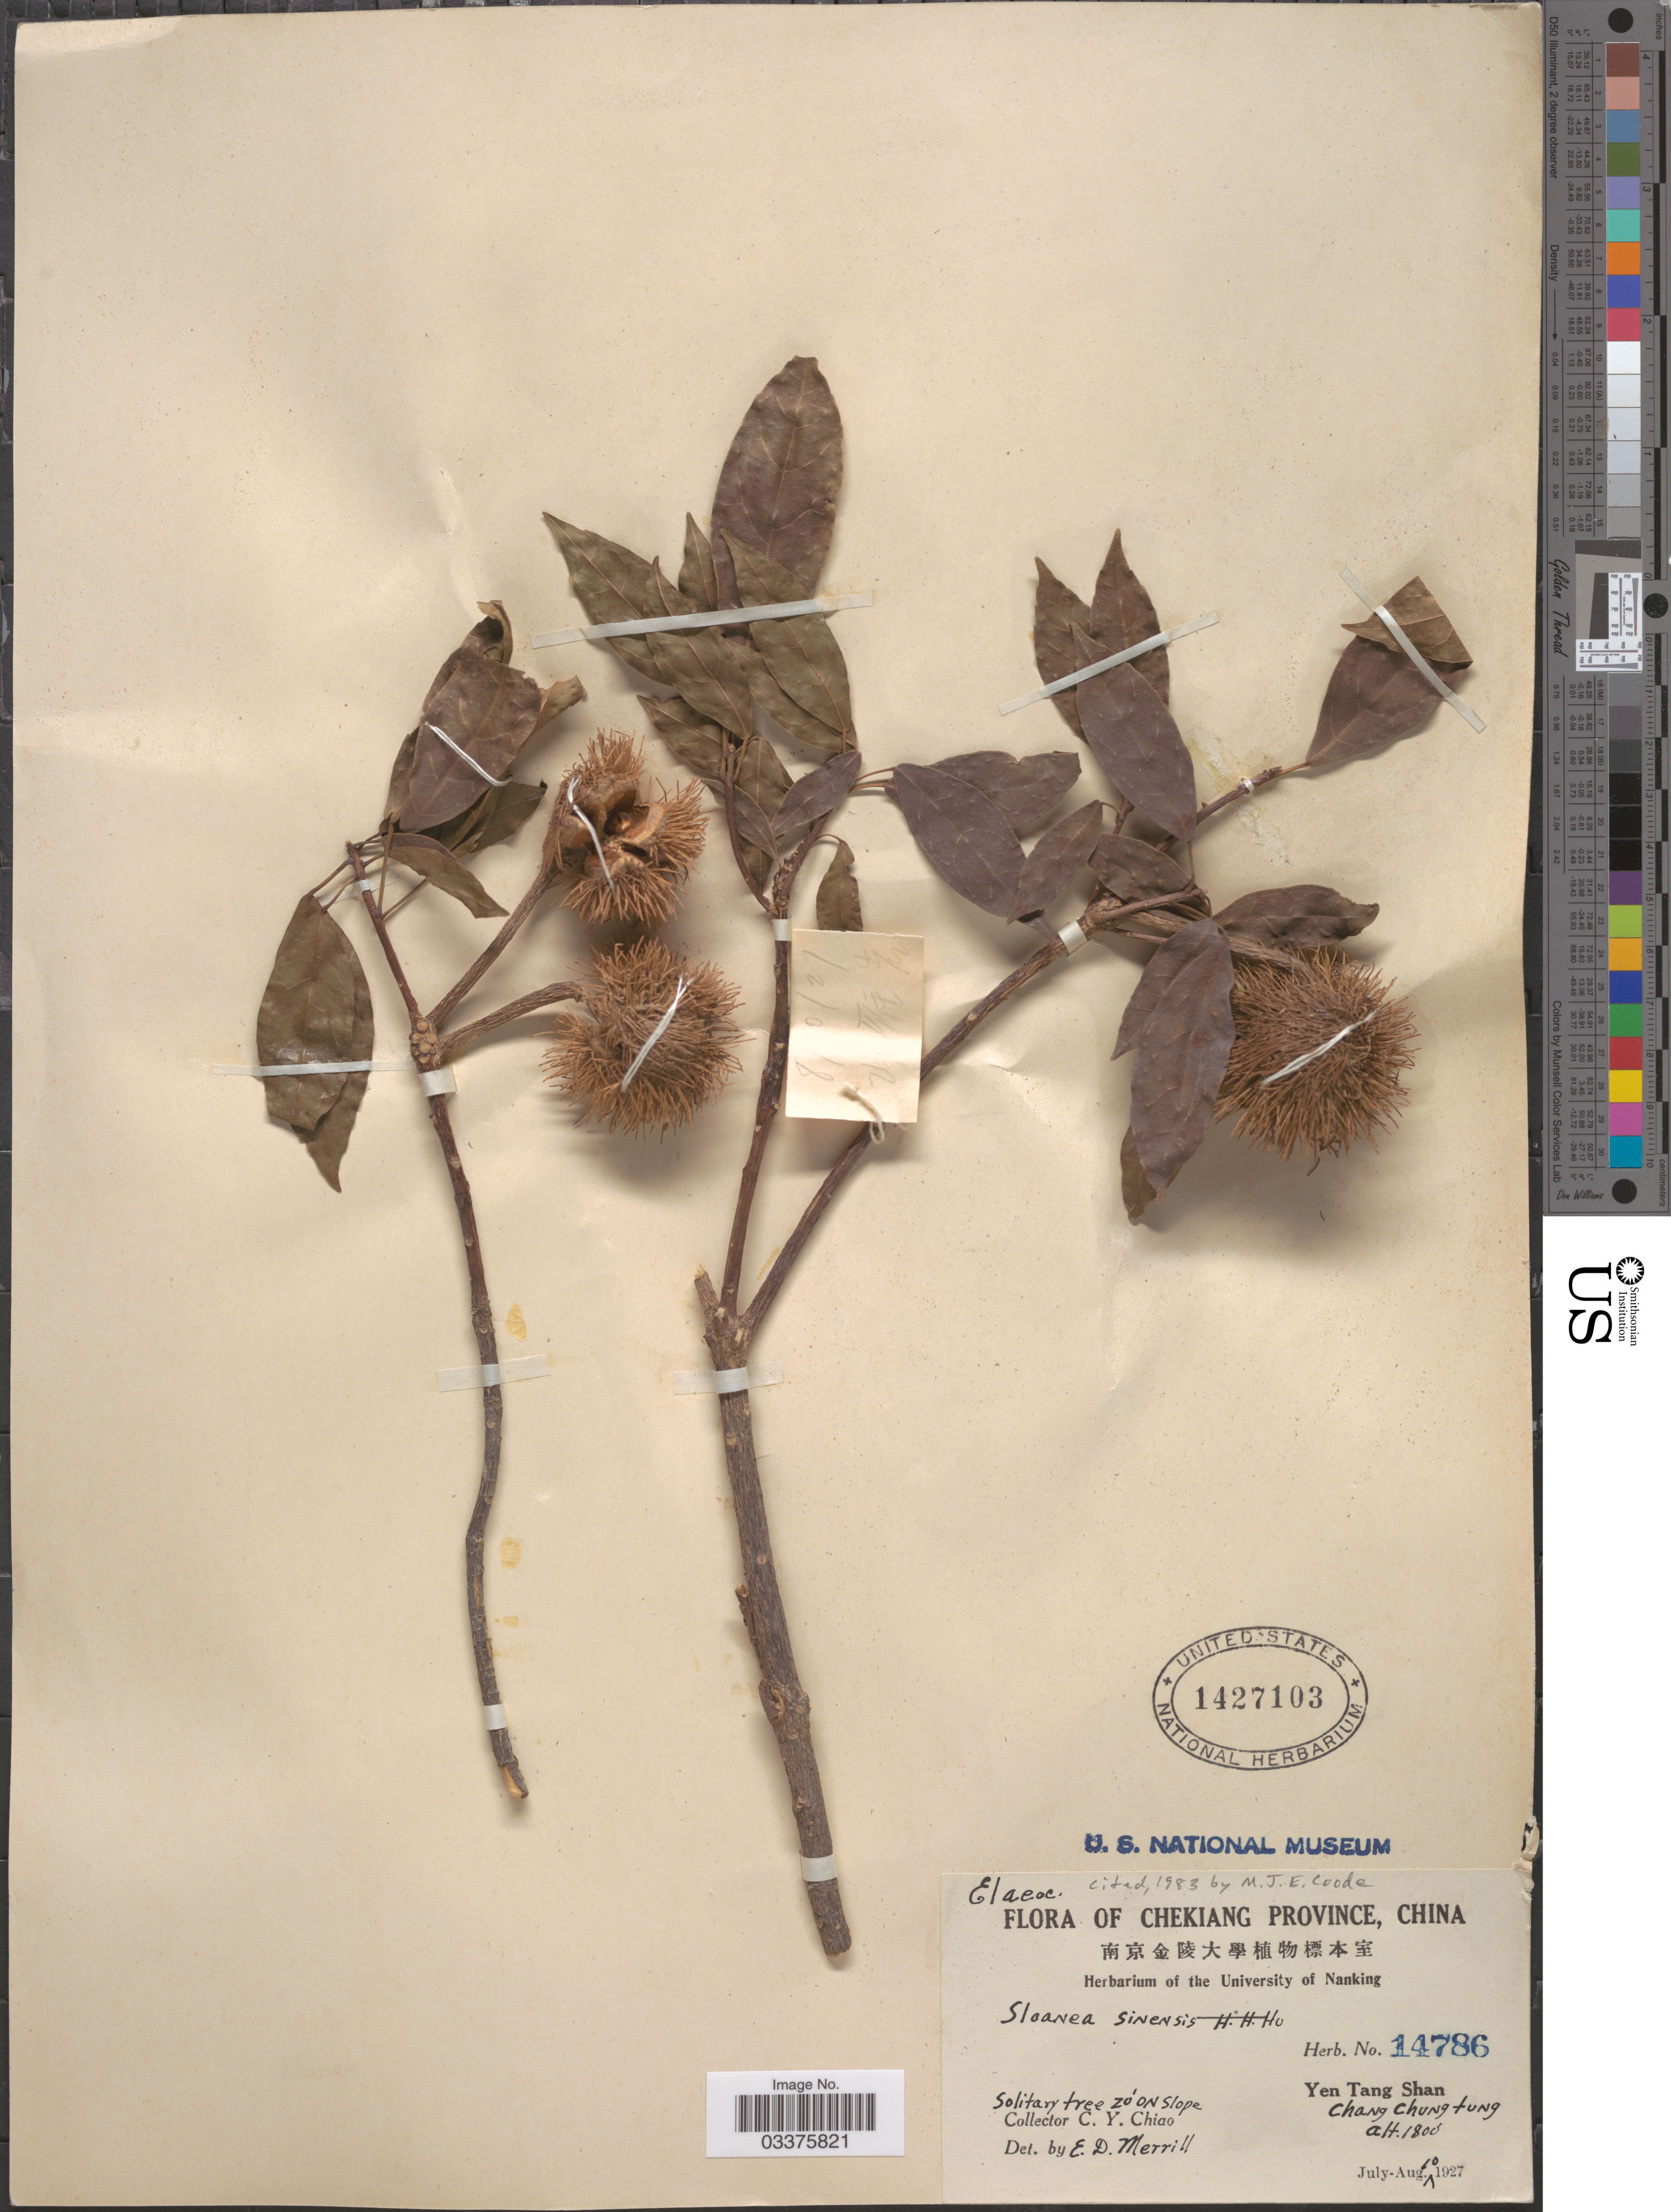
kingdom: Plantae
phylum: Tracheophyta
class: Magnoliopsida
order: Oxalidales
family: Elaeocarpaceae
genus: Sloanea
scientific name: Sloanea sinensis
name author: (Hance) Hu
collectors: C. Y. Chiao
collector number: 14786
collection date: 1927-08-10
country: China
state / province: Zhejiang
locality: Chekiang Province. Yen Tang Shan. Chang Chung tung.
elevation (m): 549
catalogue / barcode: US 1427103